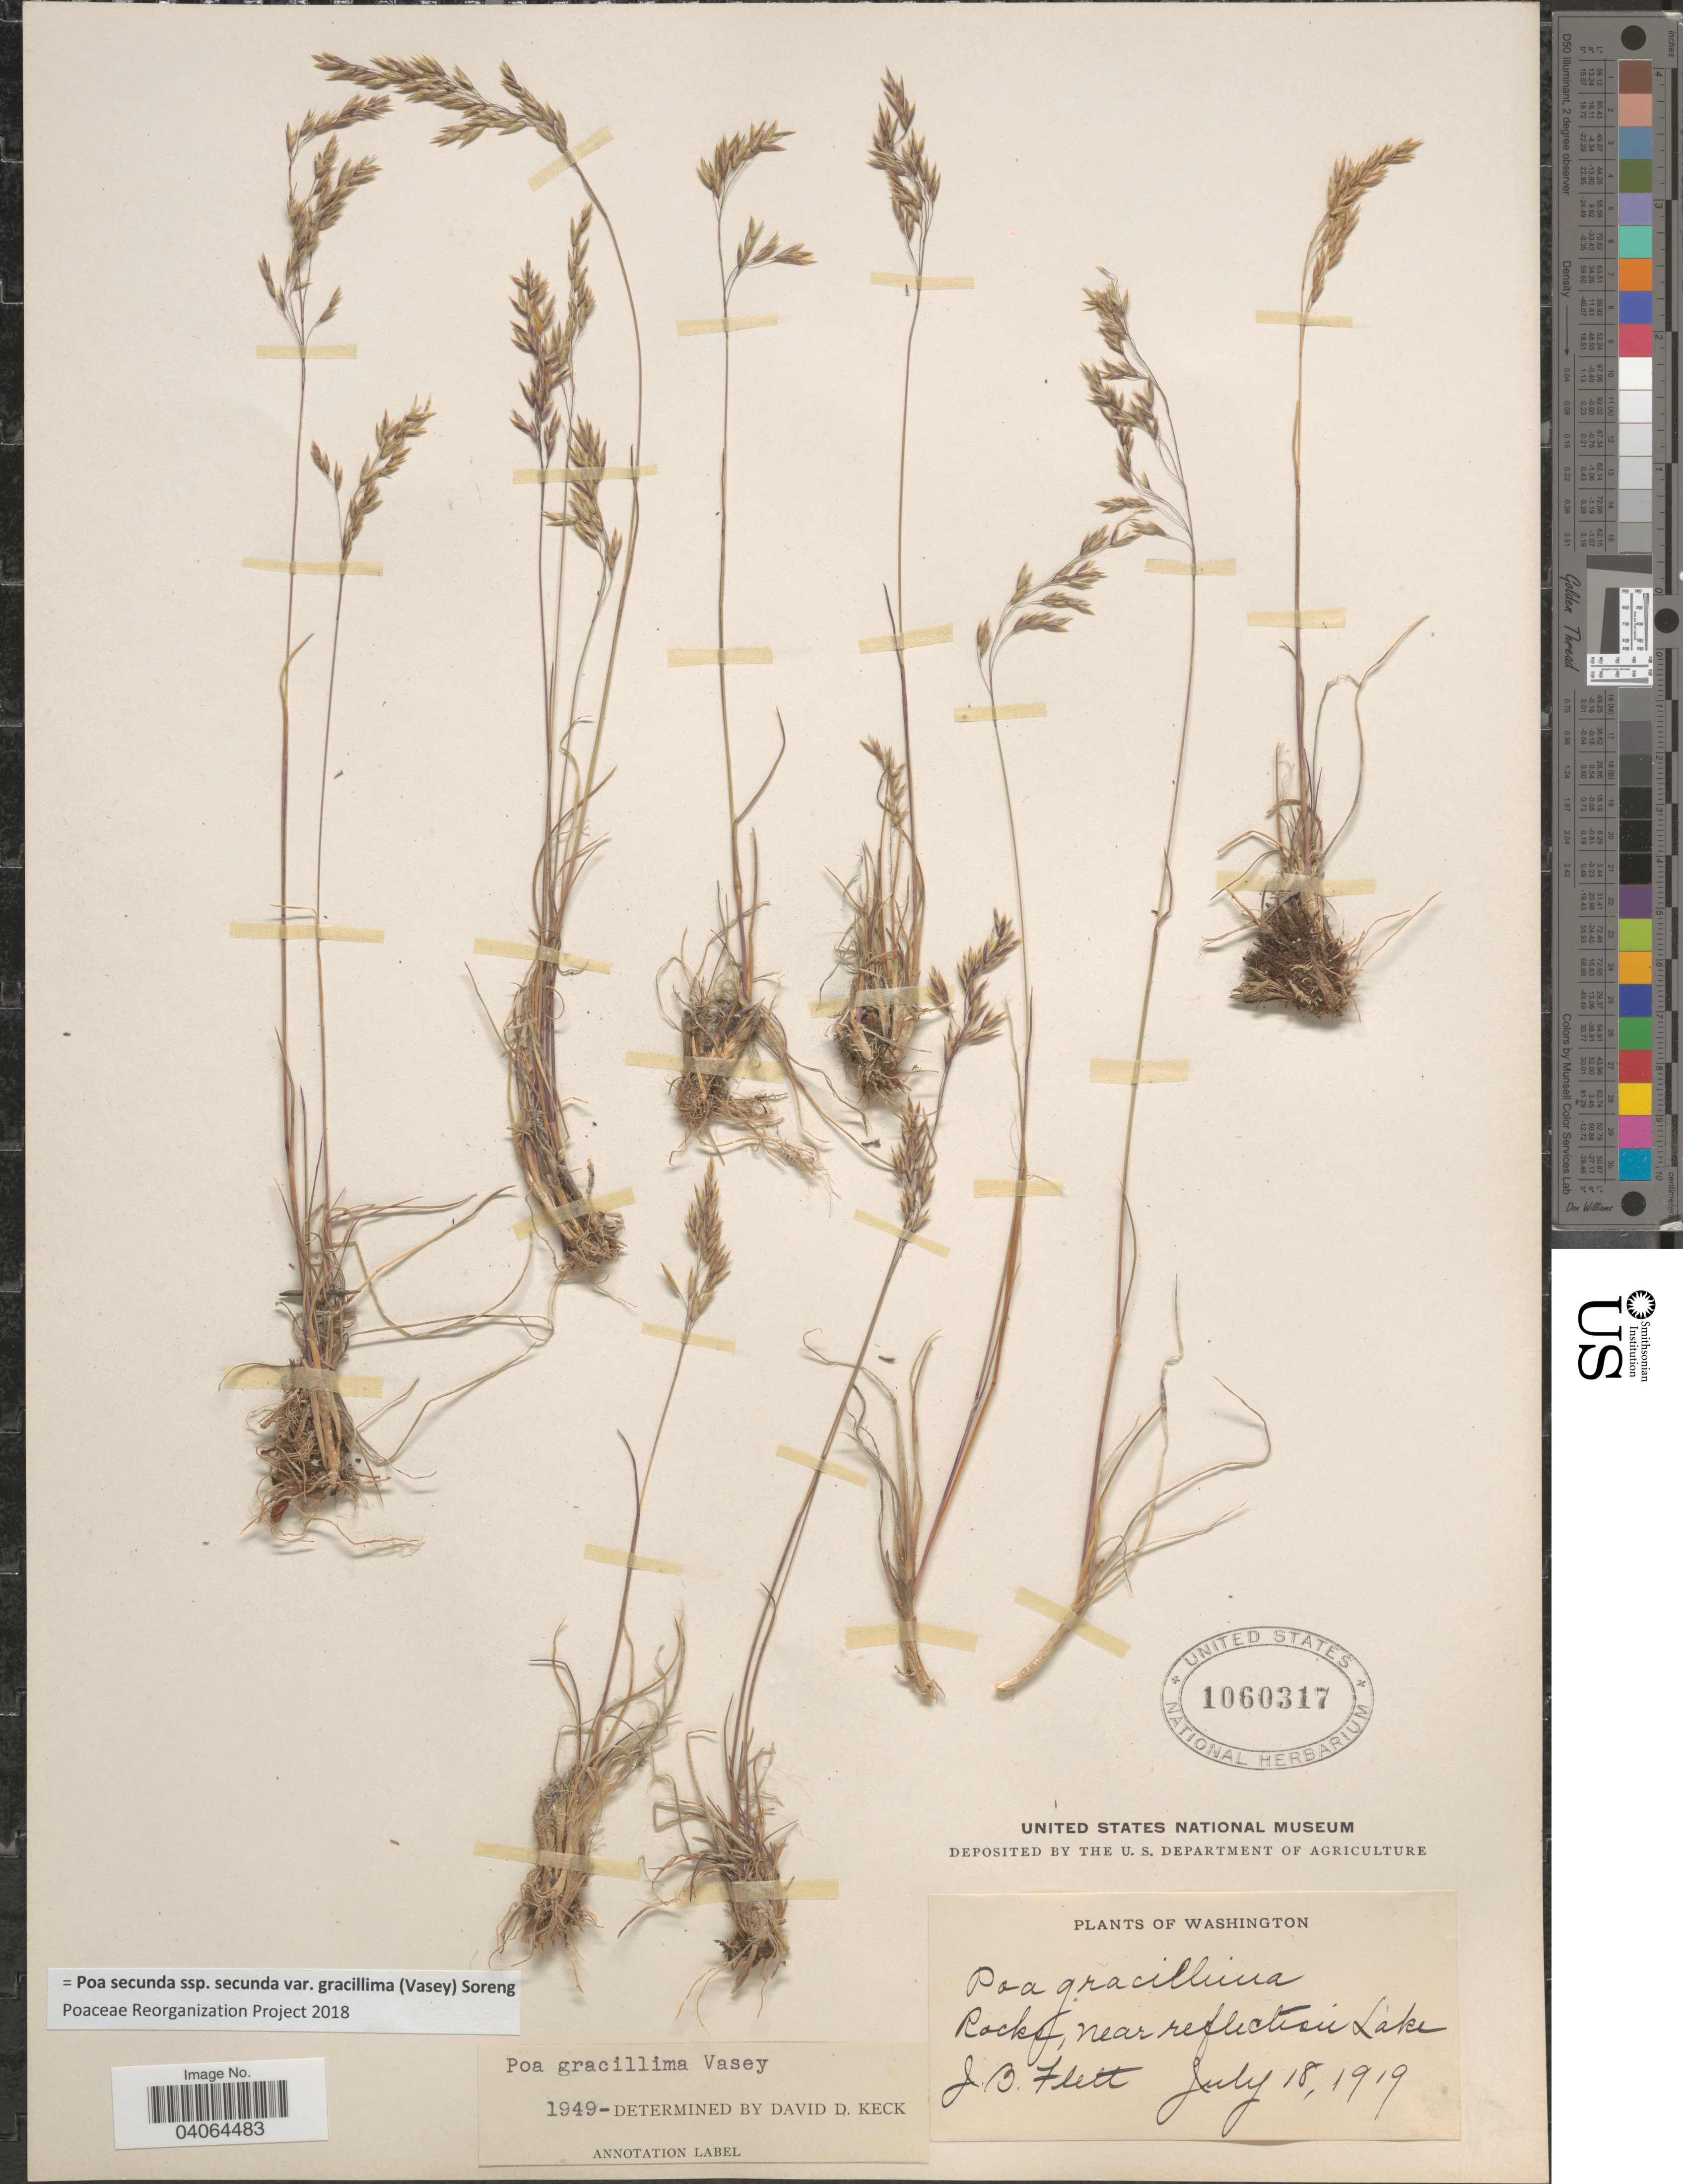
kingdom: Plantae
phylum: Tracheophyta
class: Liliopsida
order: Poales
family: Poaceae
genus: Poa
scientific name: Poa secunda subsp. secunda var. gracillima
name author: (Vasey) Soreng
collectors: J. Flett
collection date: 1919-07-18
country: United States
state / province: Washington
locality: Rocky, near reflection Lake.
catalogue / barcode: US 1060317